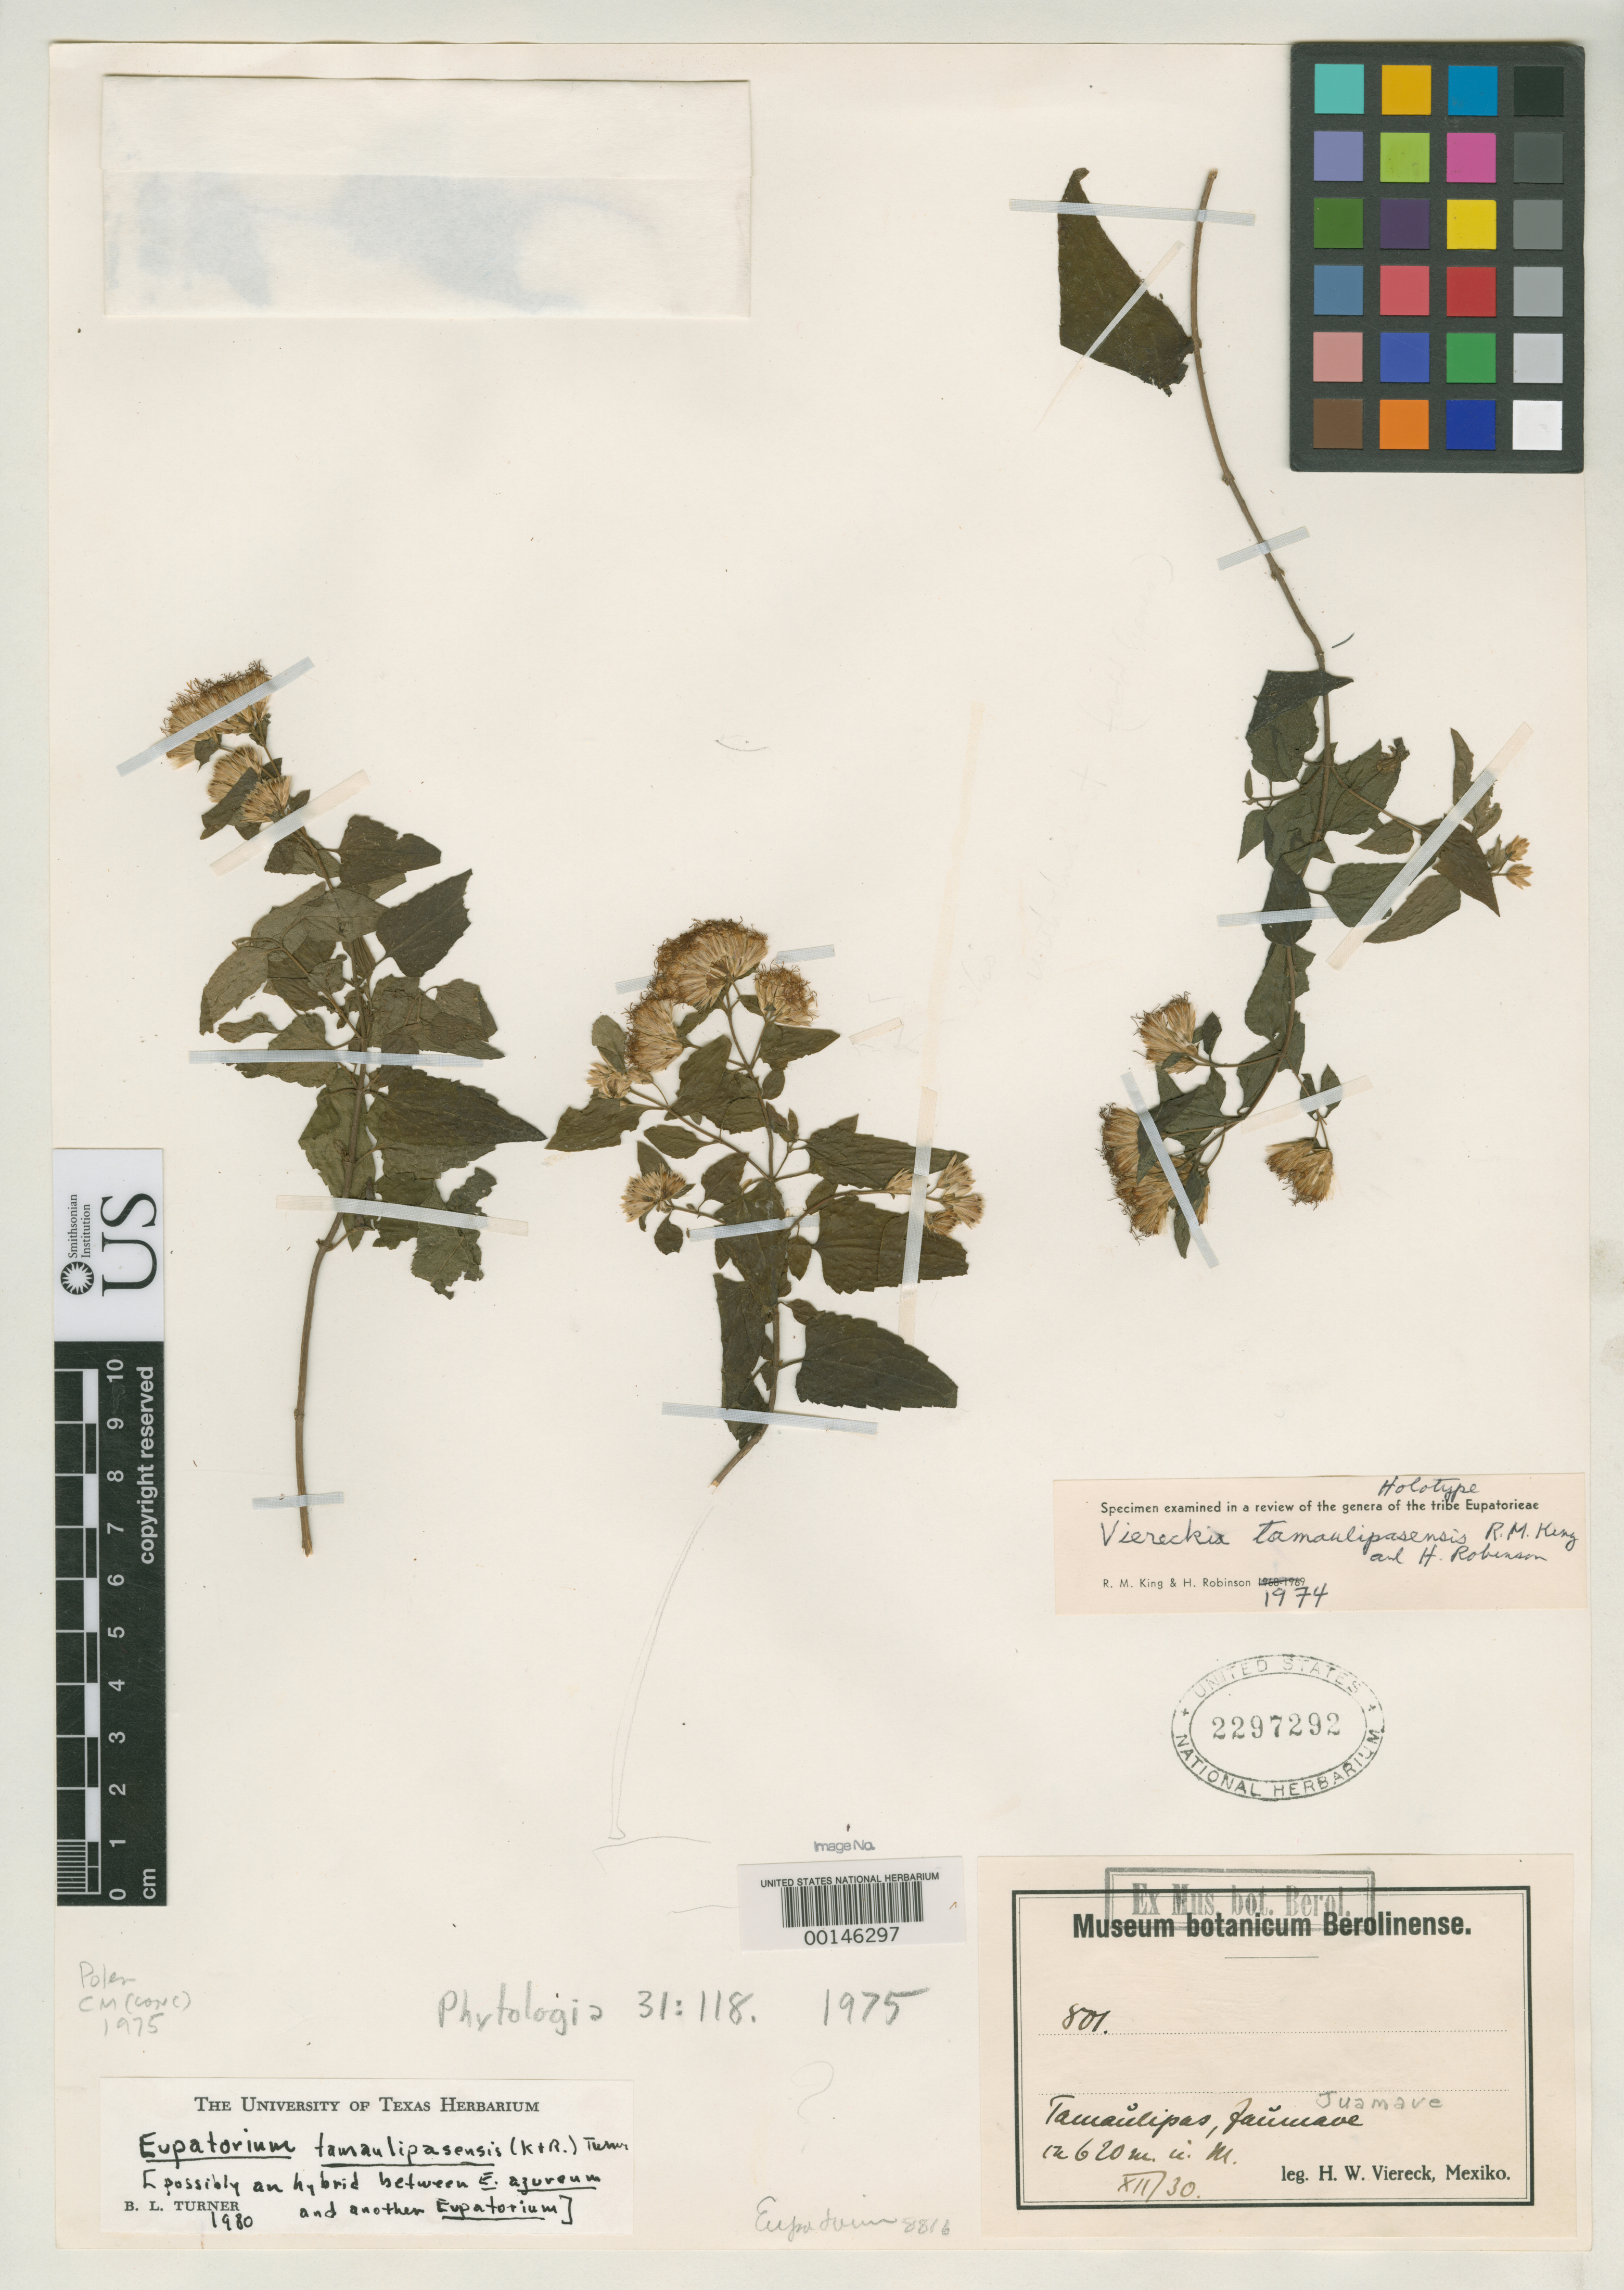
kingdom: Plantae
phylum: Tracheophyta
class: Magnoliopsida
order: Asterales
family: Asteraceae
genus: Viereckia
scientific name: Viereckia tamaulipasensis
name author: R.M. King & H. Rob.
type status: Holotype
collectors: H. W. Viereck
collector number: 801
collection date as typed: Dec 1930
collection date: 1930-12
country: Mexico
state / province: Tamaulipas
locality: Juamave.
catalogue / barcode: US 2297292